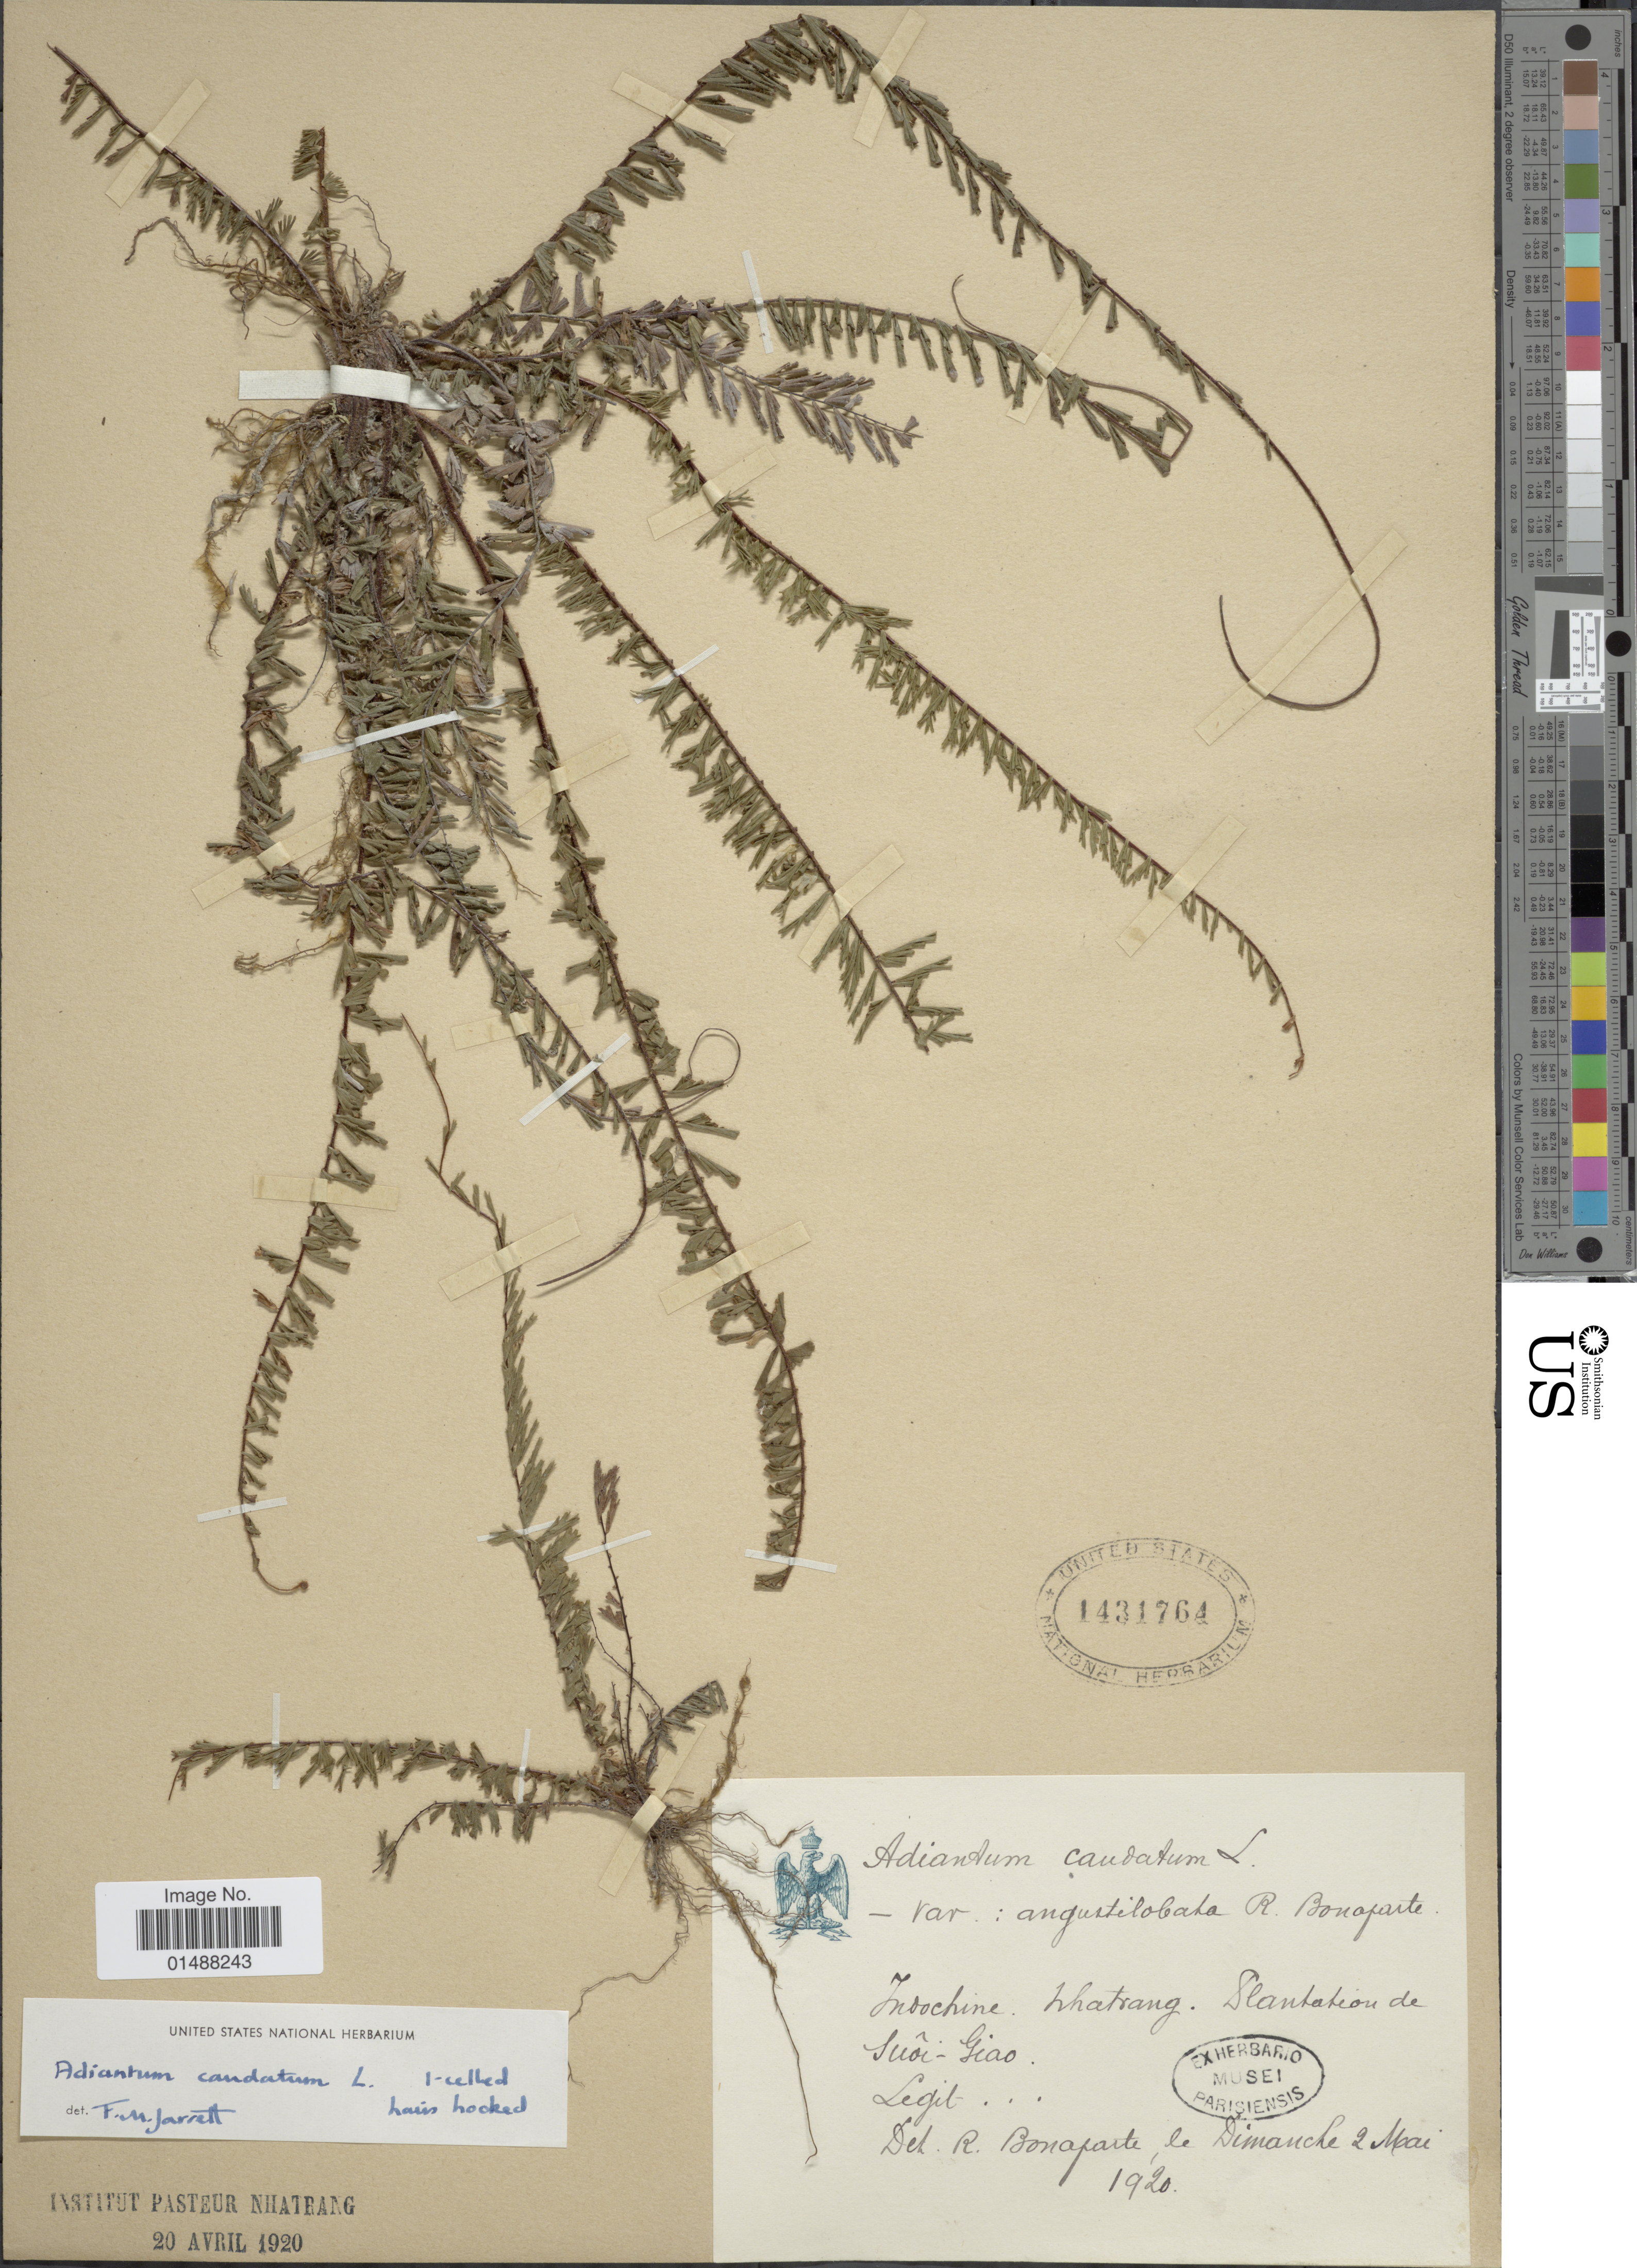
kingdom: Plantae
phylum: Tracheophyta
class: Polypodiopsida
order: Polypodiales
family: Pteridaceae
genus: Adiantum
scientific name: Adiantum caudatum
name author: L.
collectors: R. N. Bonaparte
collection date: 1920-05-02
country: Vietnam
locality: Indochine, Lhatrang, slantations de Suoi-Giao [interpreted]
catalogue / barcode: US 1431764